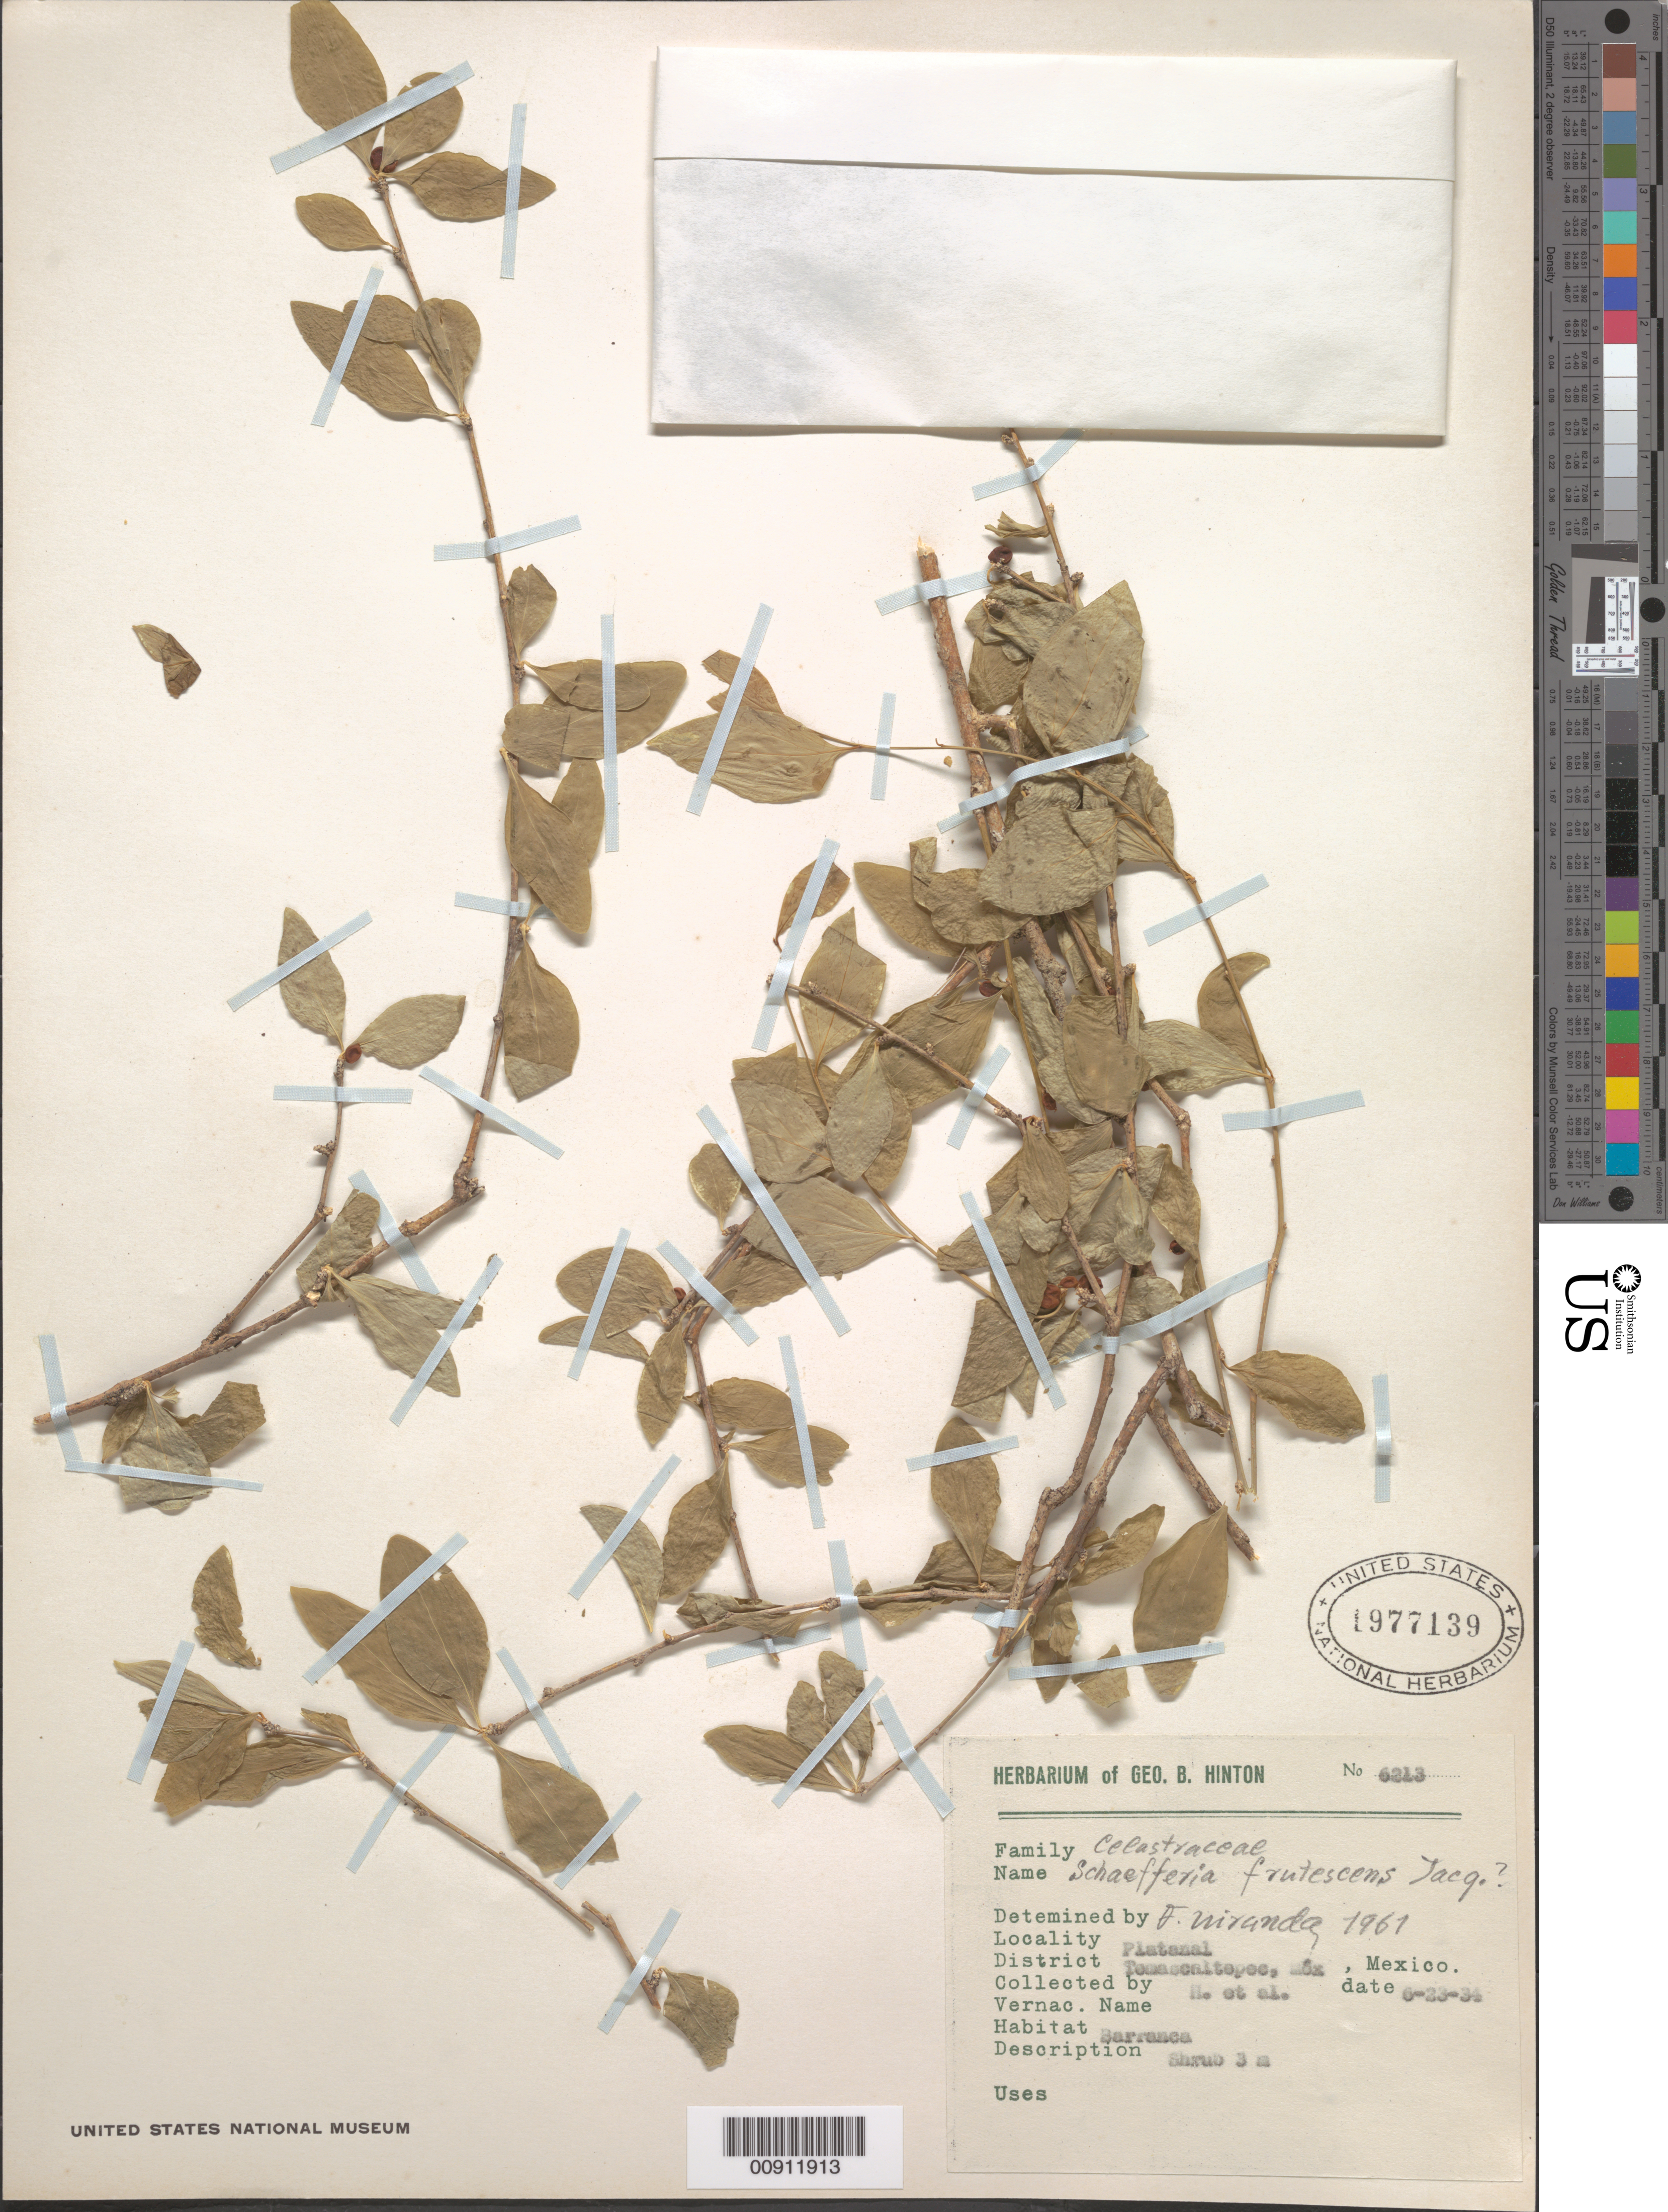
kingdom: Plantae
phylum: Tracheophyta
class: Magnoliopsida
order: Celastrales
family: Celastraceae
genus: Schaefferia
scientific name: Schaefferia frutescens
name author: Jacq.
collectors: G. B. Hinton & et al.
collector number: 6213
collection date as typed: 23 Jun 1934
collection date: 1934-06-23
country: Mexico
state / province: México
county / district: Temascaltepec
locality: Platanal, District Temascaltepec, State of Mexico.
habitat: Barranca.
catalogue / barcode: US 1977139